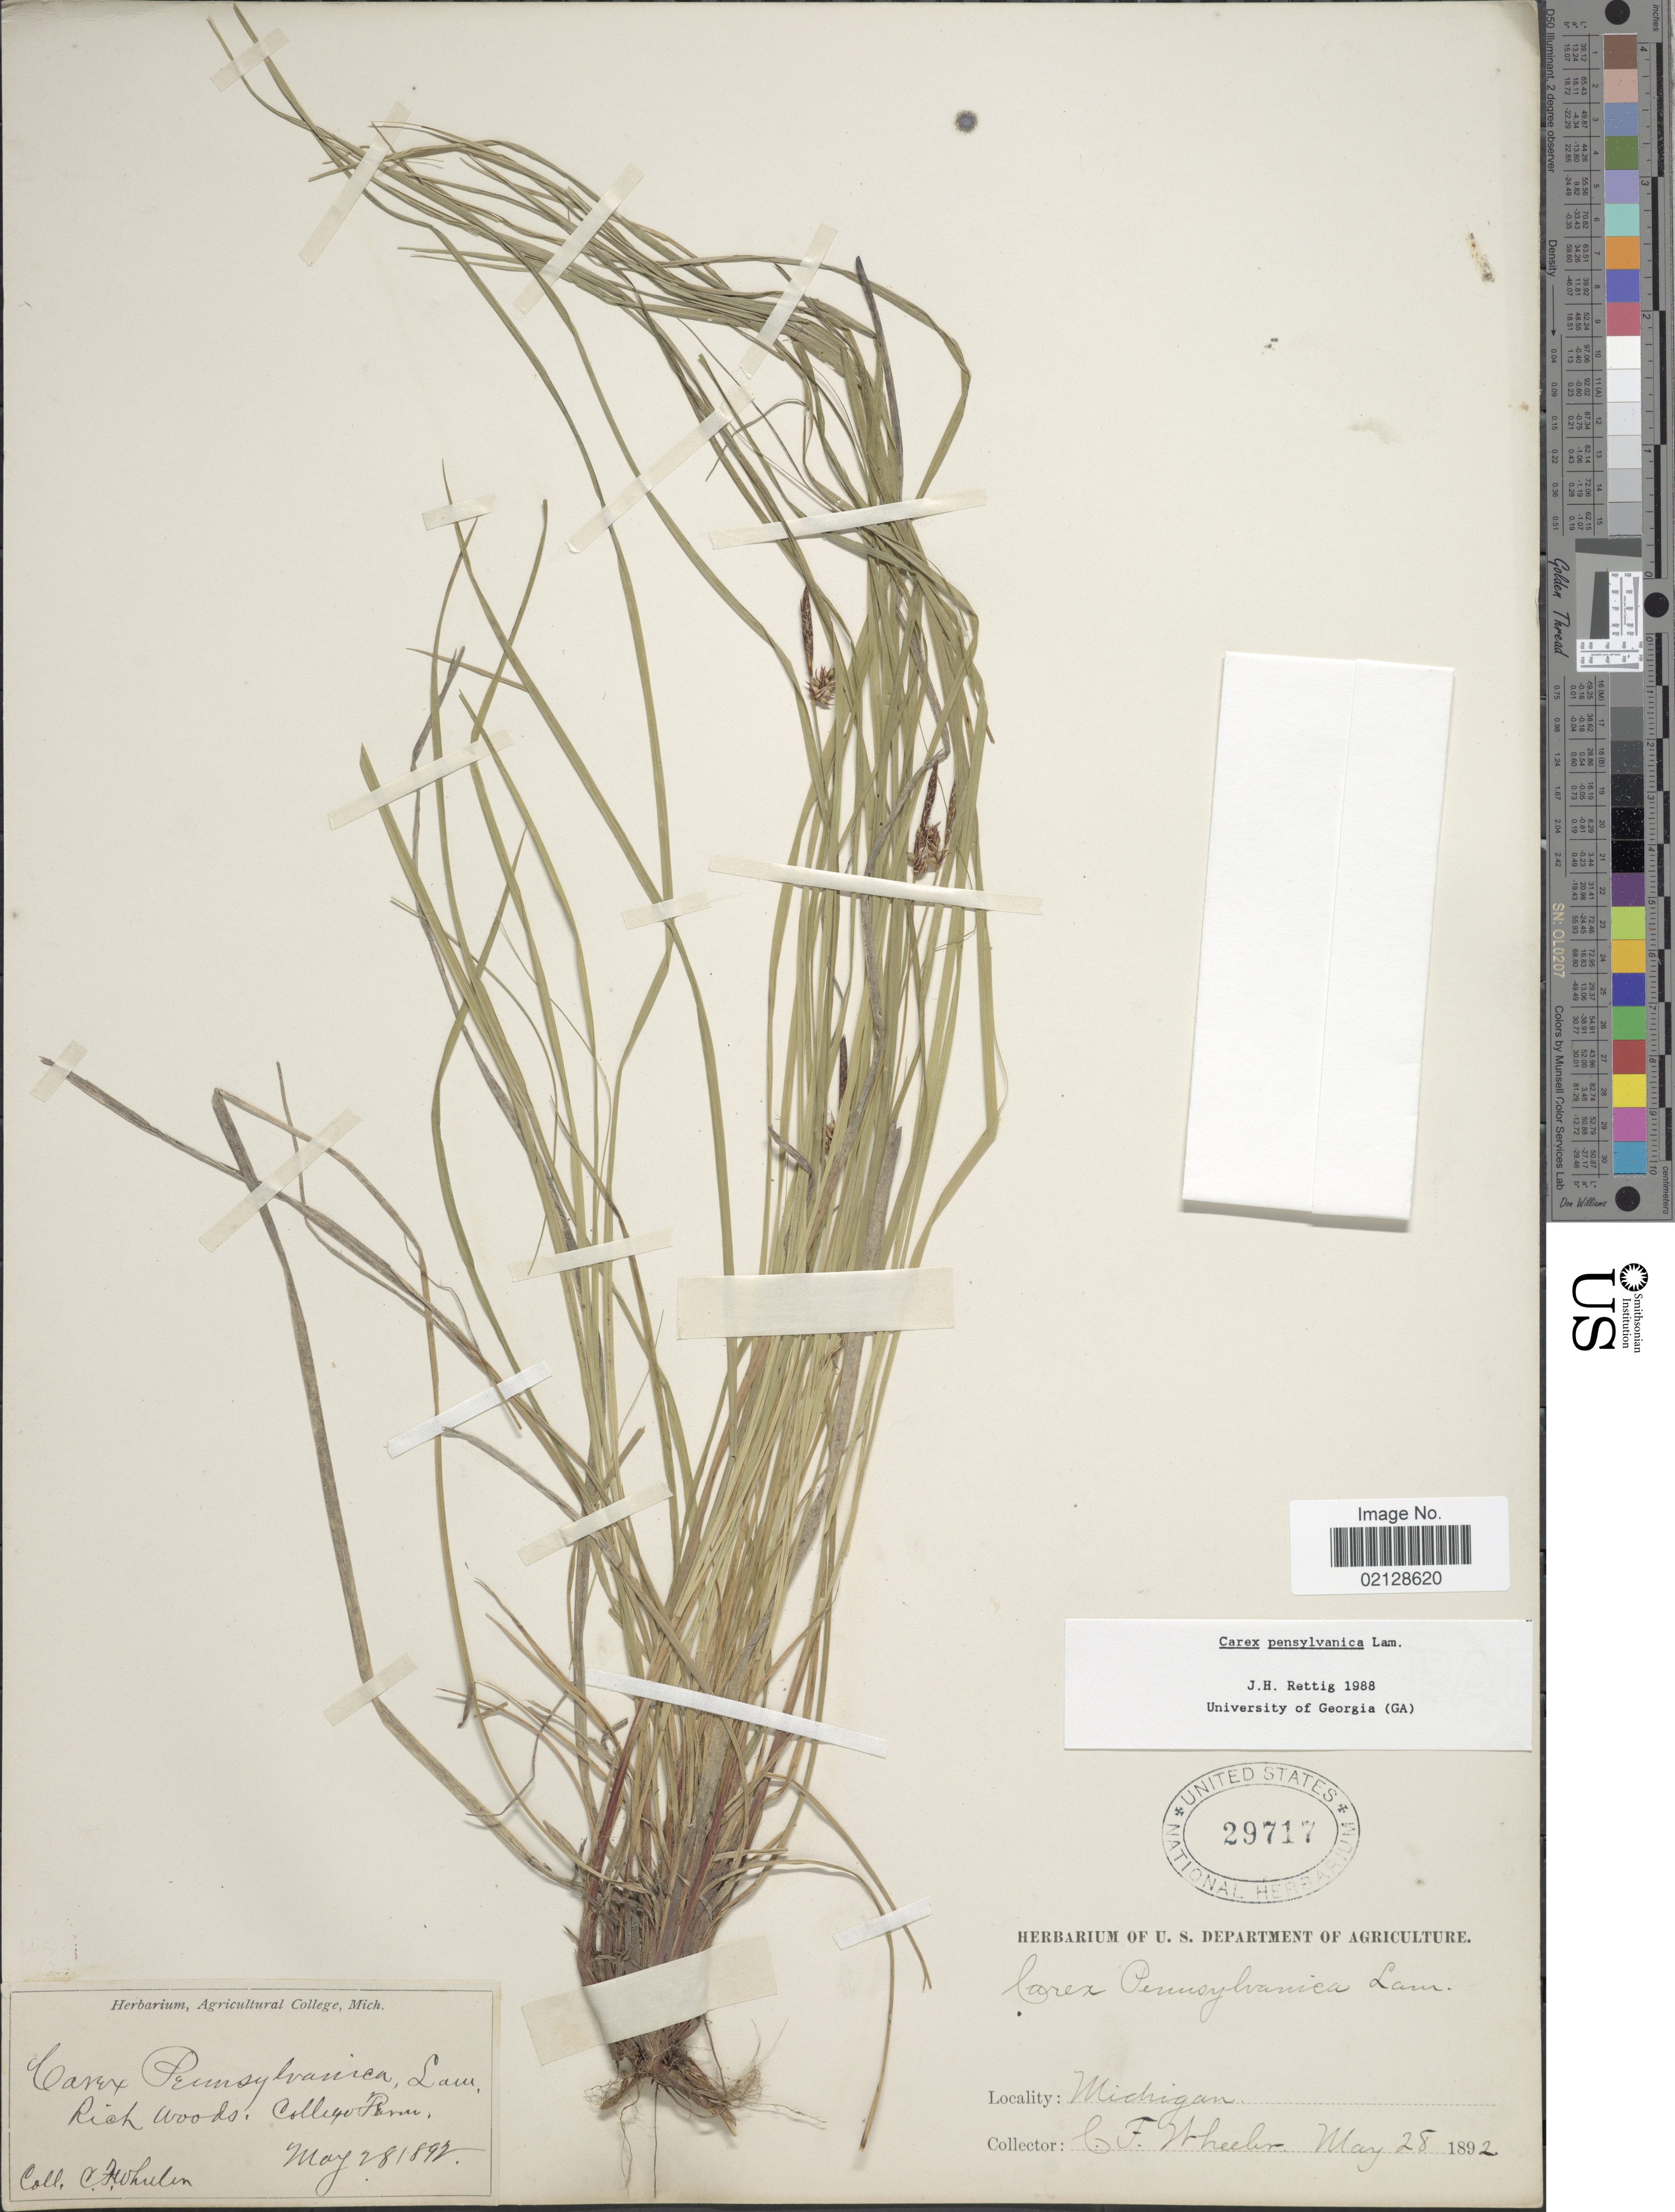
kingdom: Plantae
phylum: Tracheophyta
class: Liliopsida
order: Poales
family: Cyperaceae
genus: Carex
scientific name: Carex pensylvanica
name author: Lam.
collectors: C. Wheeler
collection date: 1892-05-28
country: United States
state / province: Michigan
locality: Rich woods, College Farm.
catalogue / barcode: US 29717